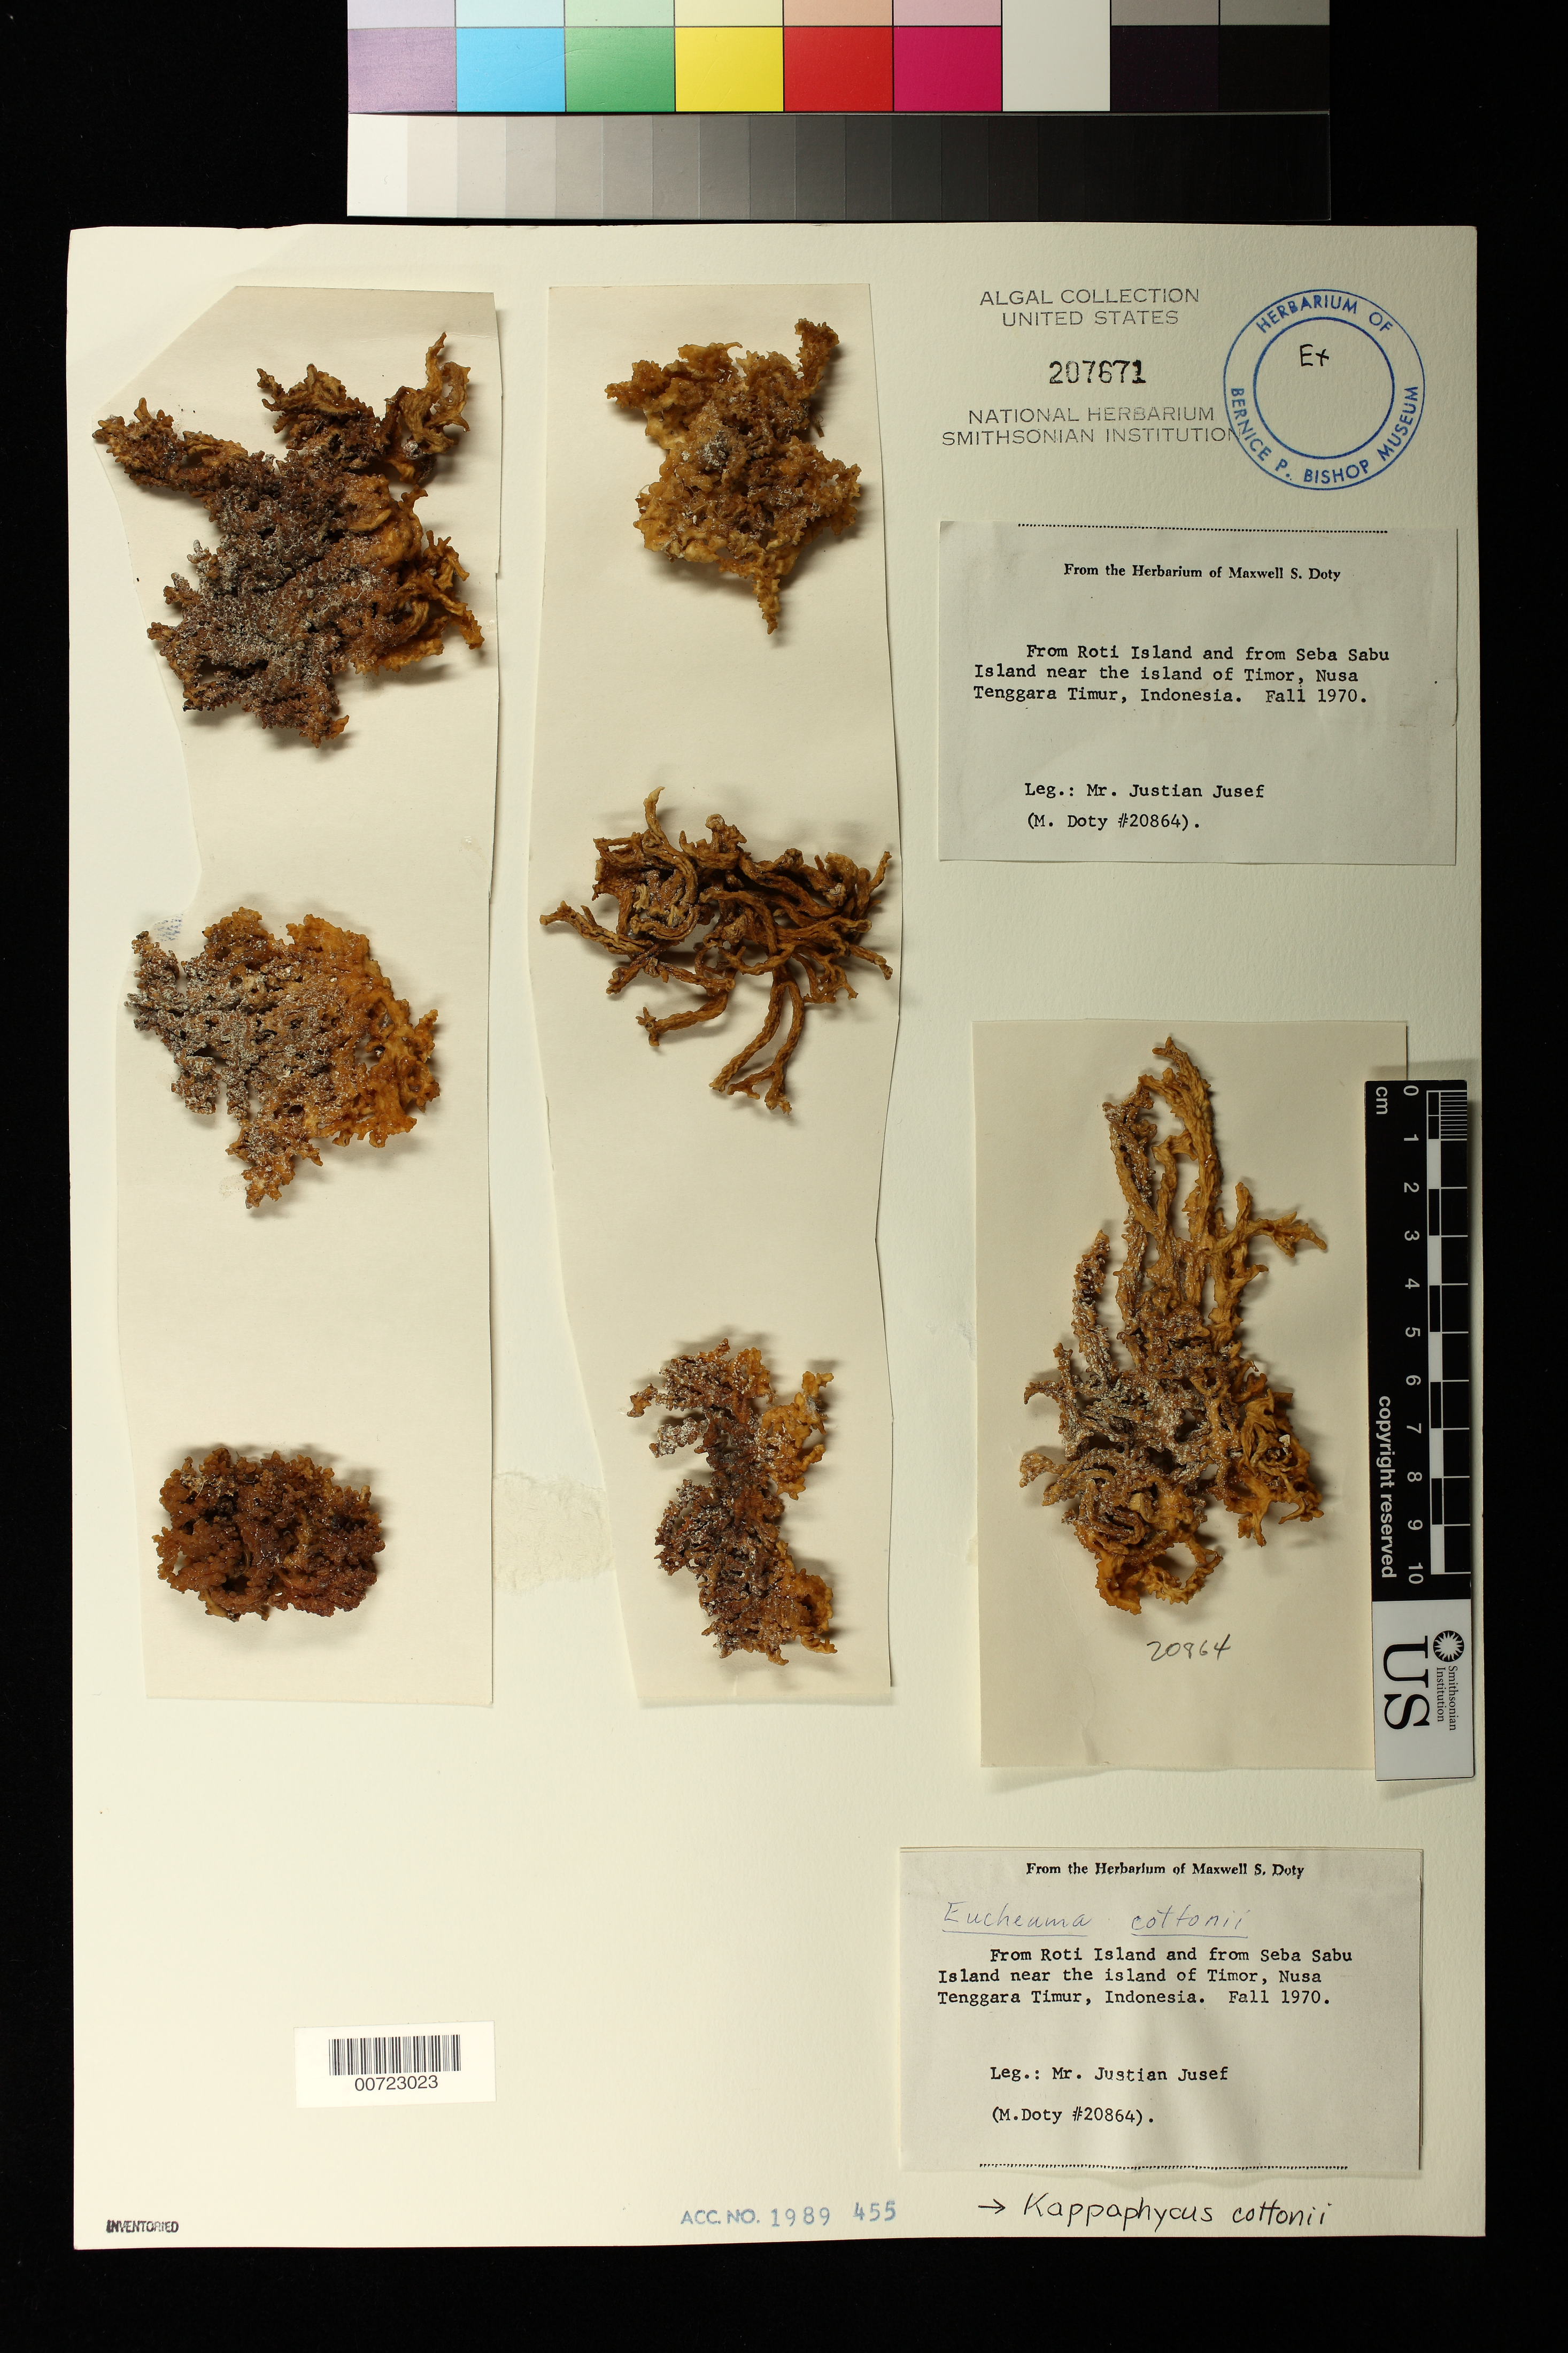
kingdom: Plantae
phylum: Rhodophyta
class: Florideophyceae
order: Gigartinales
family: Solieriaceae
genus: Kappaphycopsis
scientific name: Kappaphycopsis cottonii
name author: (Weber Bosse) Dumilag & Zuccarello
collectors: J. Jusef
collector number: MSD 20864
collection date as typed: Fal 1970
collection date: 1970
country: Indonesia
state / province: Nusa Tenggara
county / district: Nusa Tenggara Timur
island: Timor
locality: Roti Island and Seba Sabu Island near Timor Island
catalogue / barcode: US 207671